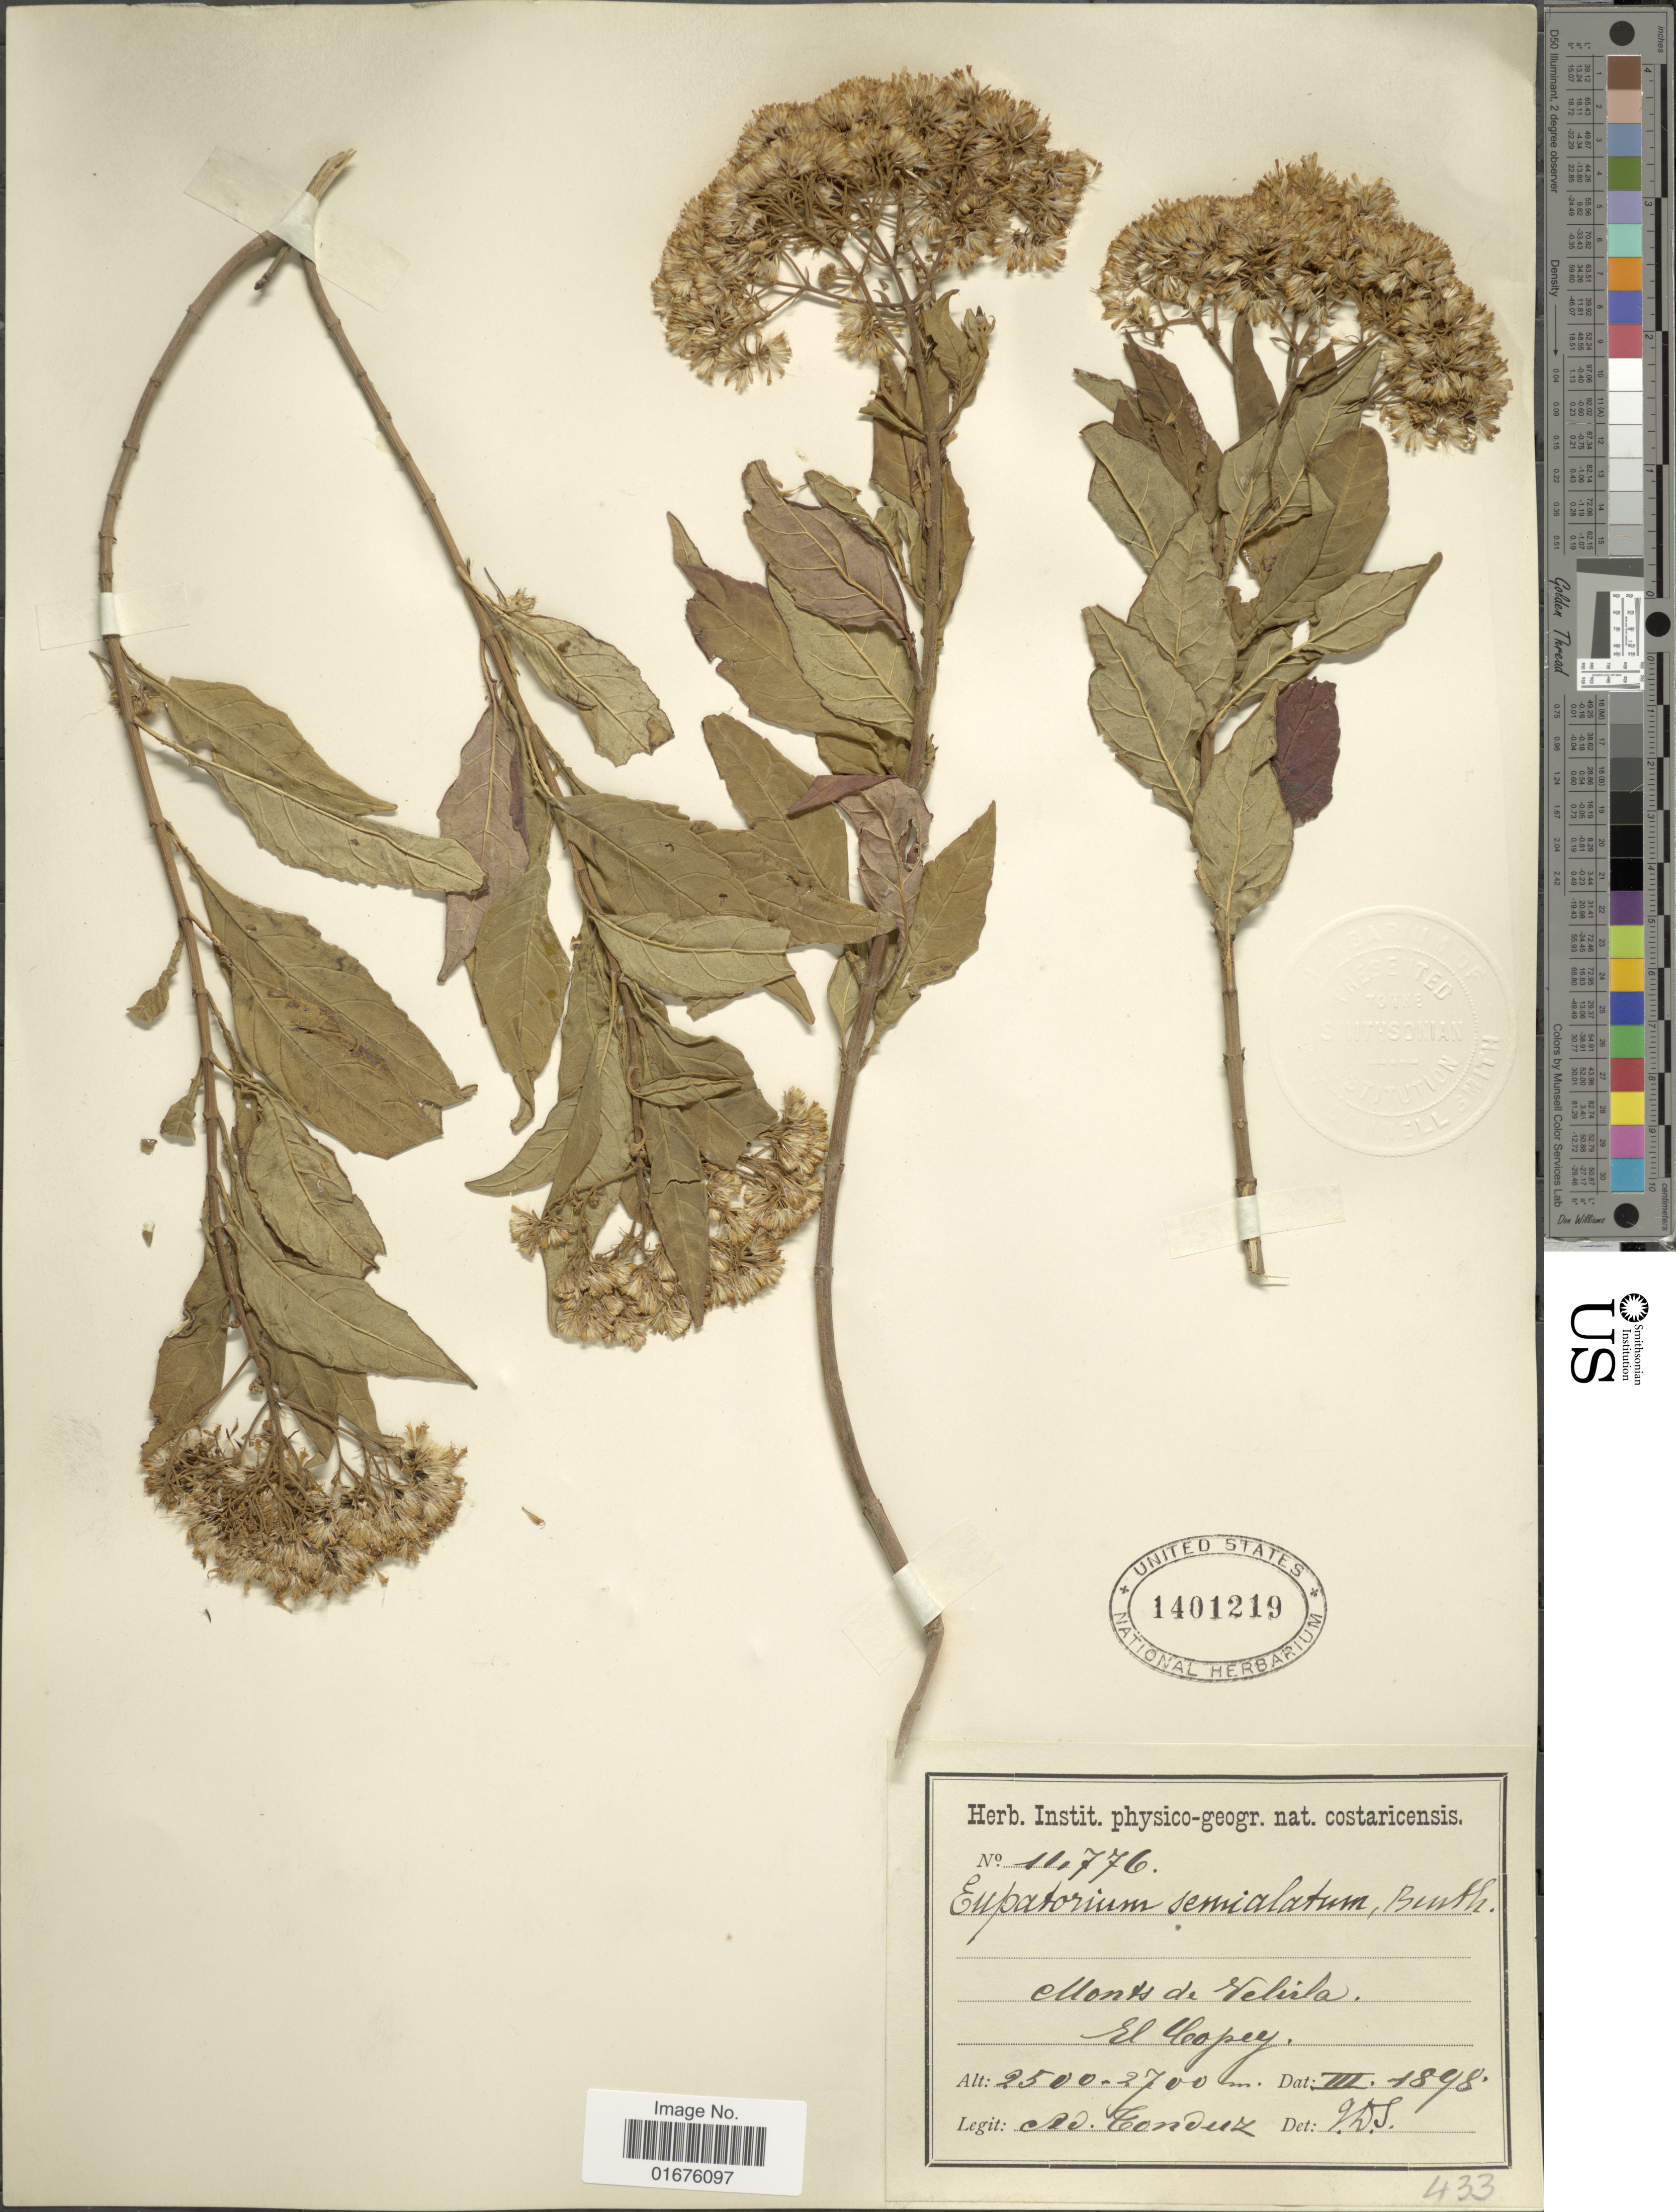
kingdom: Plantae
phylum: Tracheophyta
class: Magnoliopsida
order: Asterales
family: Asteraceae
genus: Ageratina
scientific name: Ageratina ligustrina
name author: (DC.) R.M. King & H. Rob.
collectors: A. Tonduz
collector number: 11776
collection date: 1898-03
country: Costa Rica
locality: Monts de Velirla, el Copey.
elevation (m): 2500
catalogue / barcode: US 1401219